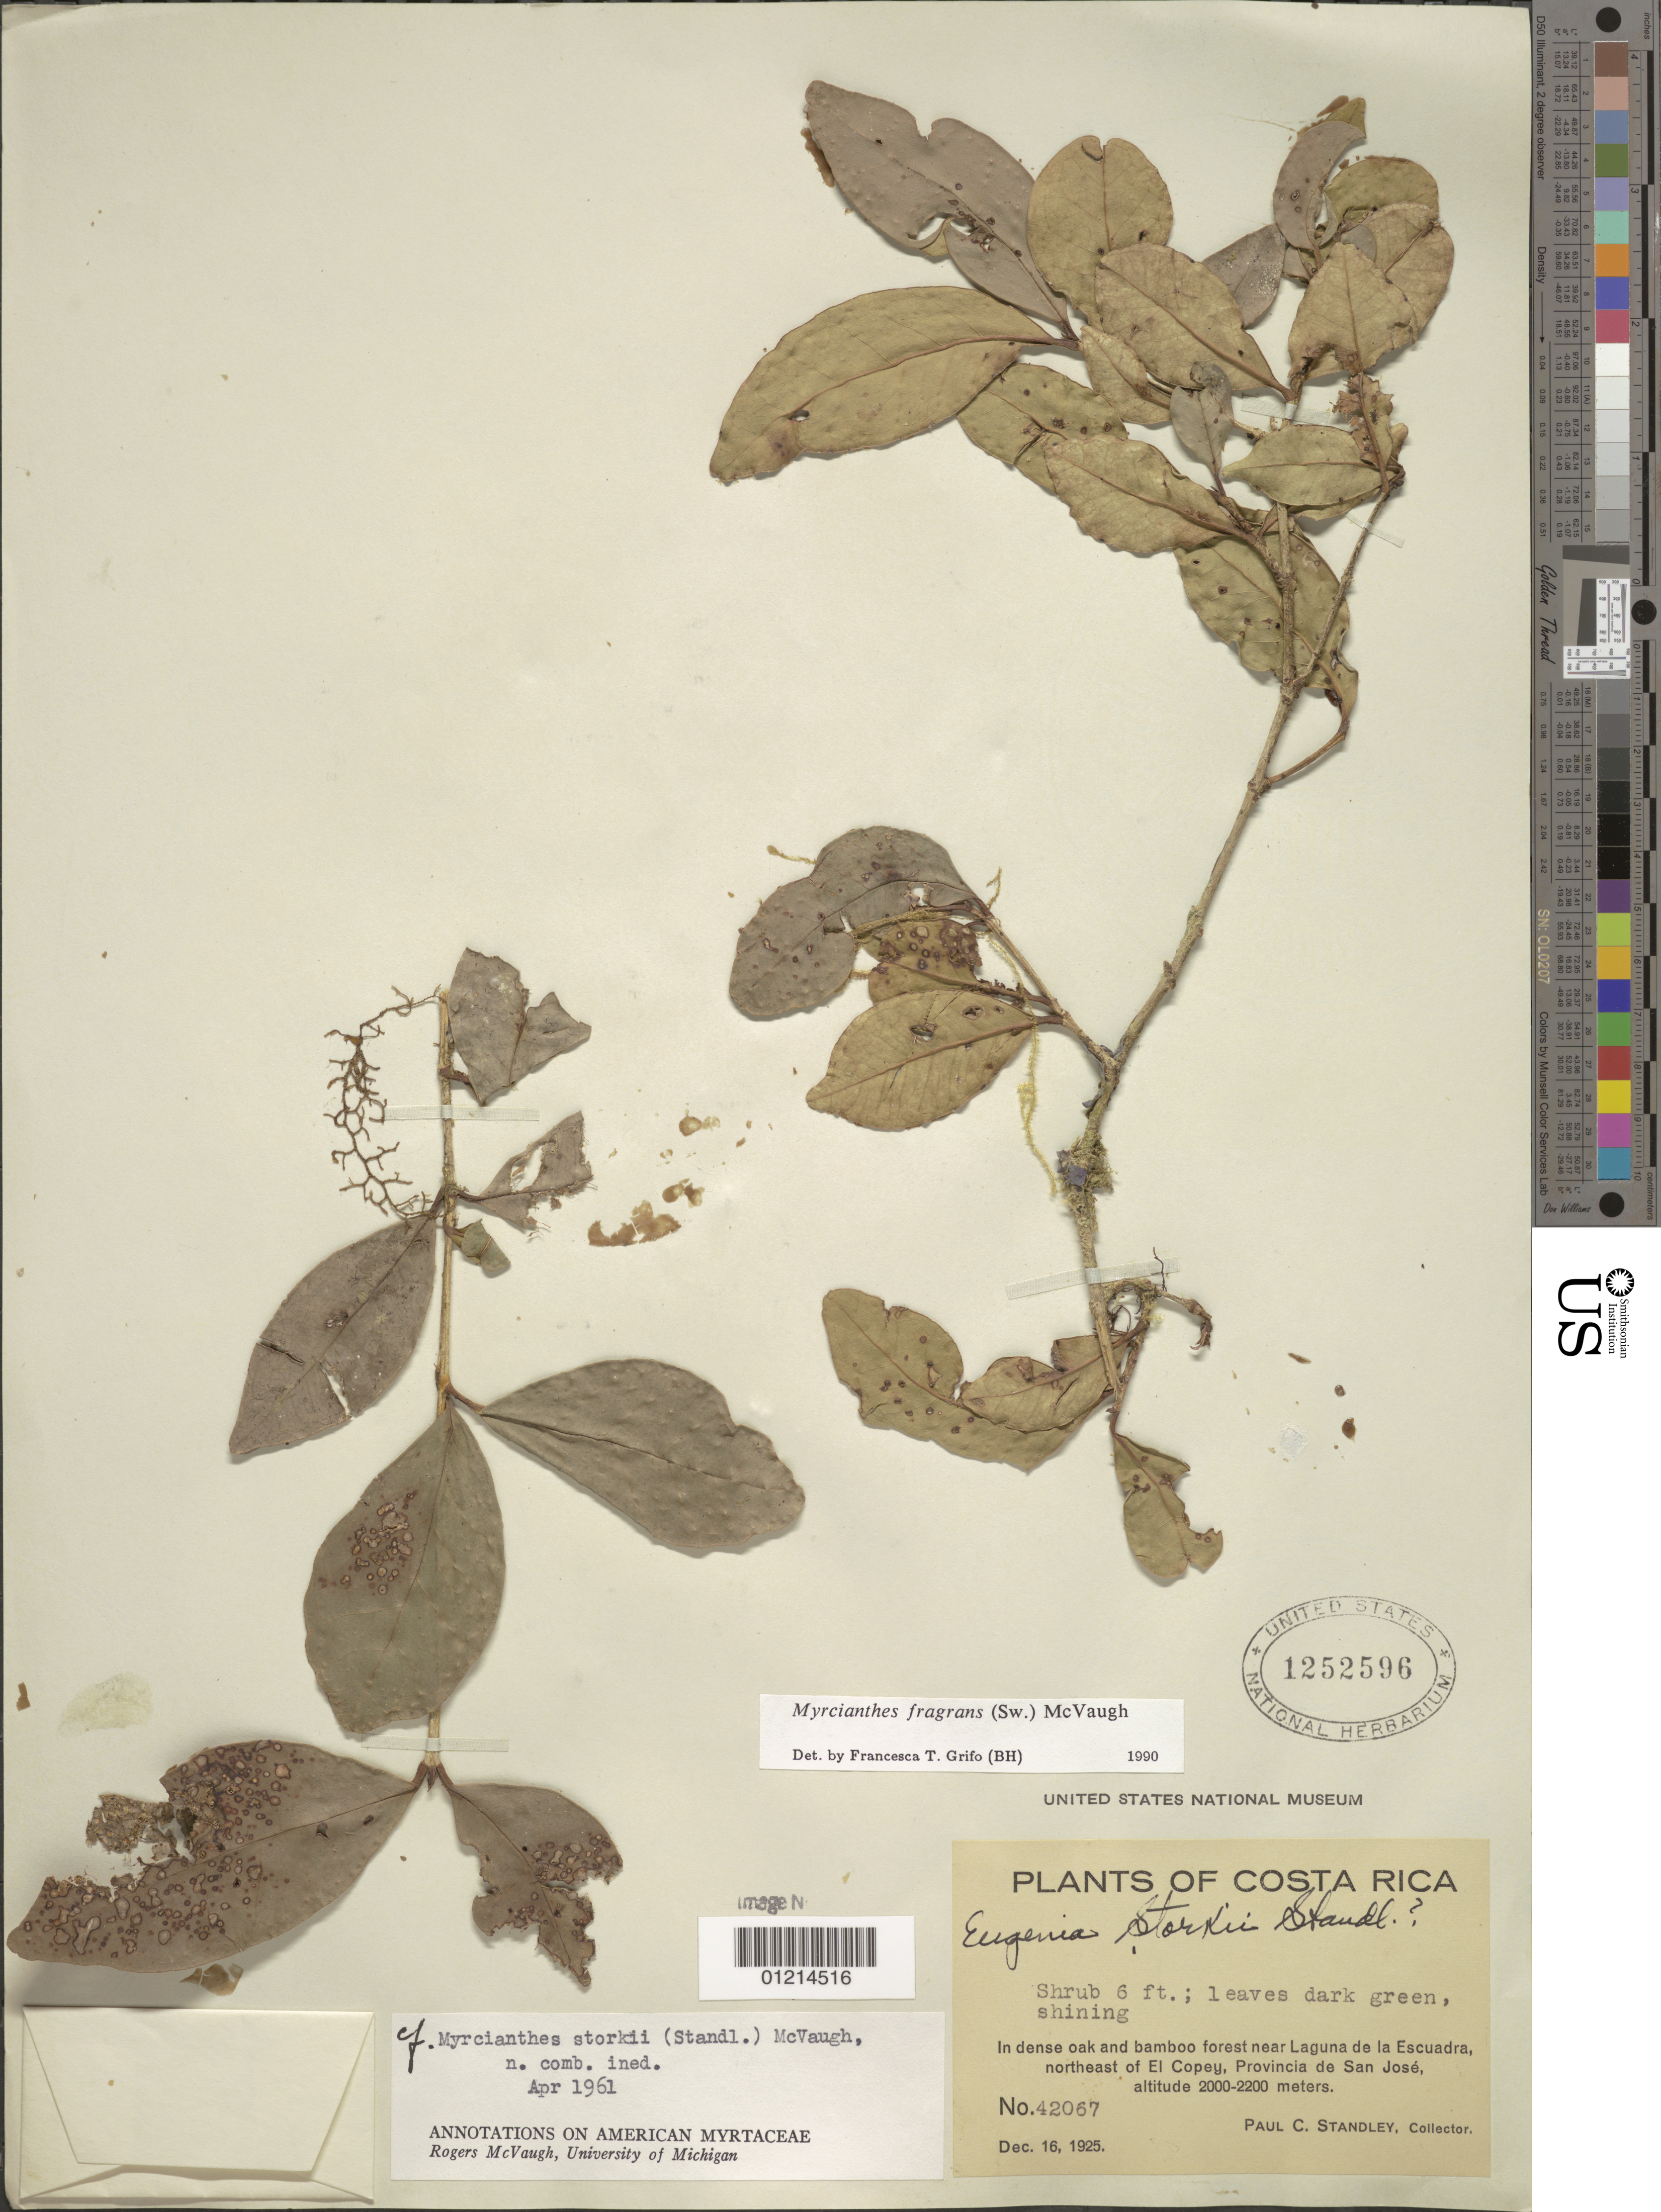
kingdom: Plantae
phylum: Tracheophyta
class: Magnoliopsida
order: Myrtales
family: Myrtaceae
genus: Myrcianthes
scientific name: Myrcianthes fragrans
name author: (Sw.) McVaugh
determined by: Grifo, F. T.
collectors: P. C. Standley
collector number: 42067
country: Costa Rica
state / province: San José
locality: Near Laguna de la Escuadra, NE of El Copey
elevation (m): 2000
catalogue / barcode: US 1252596